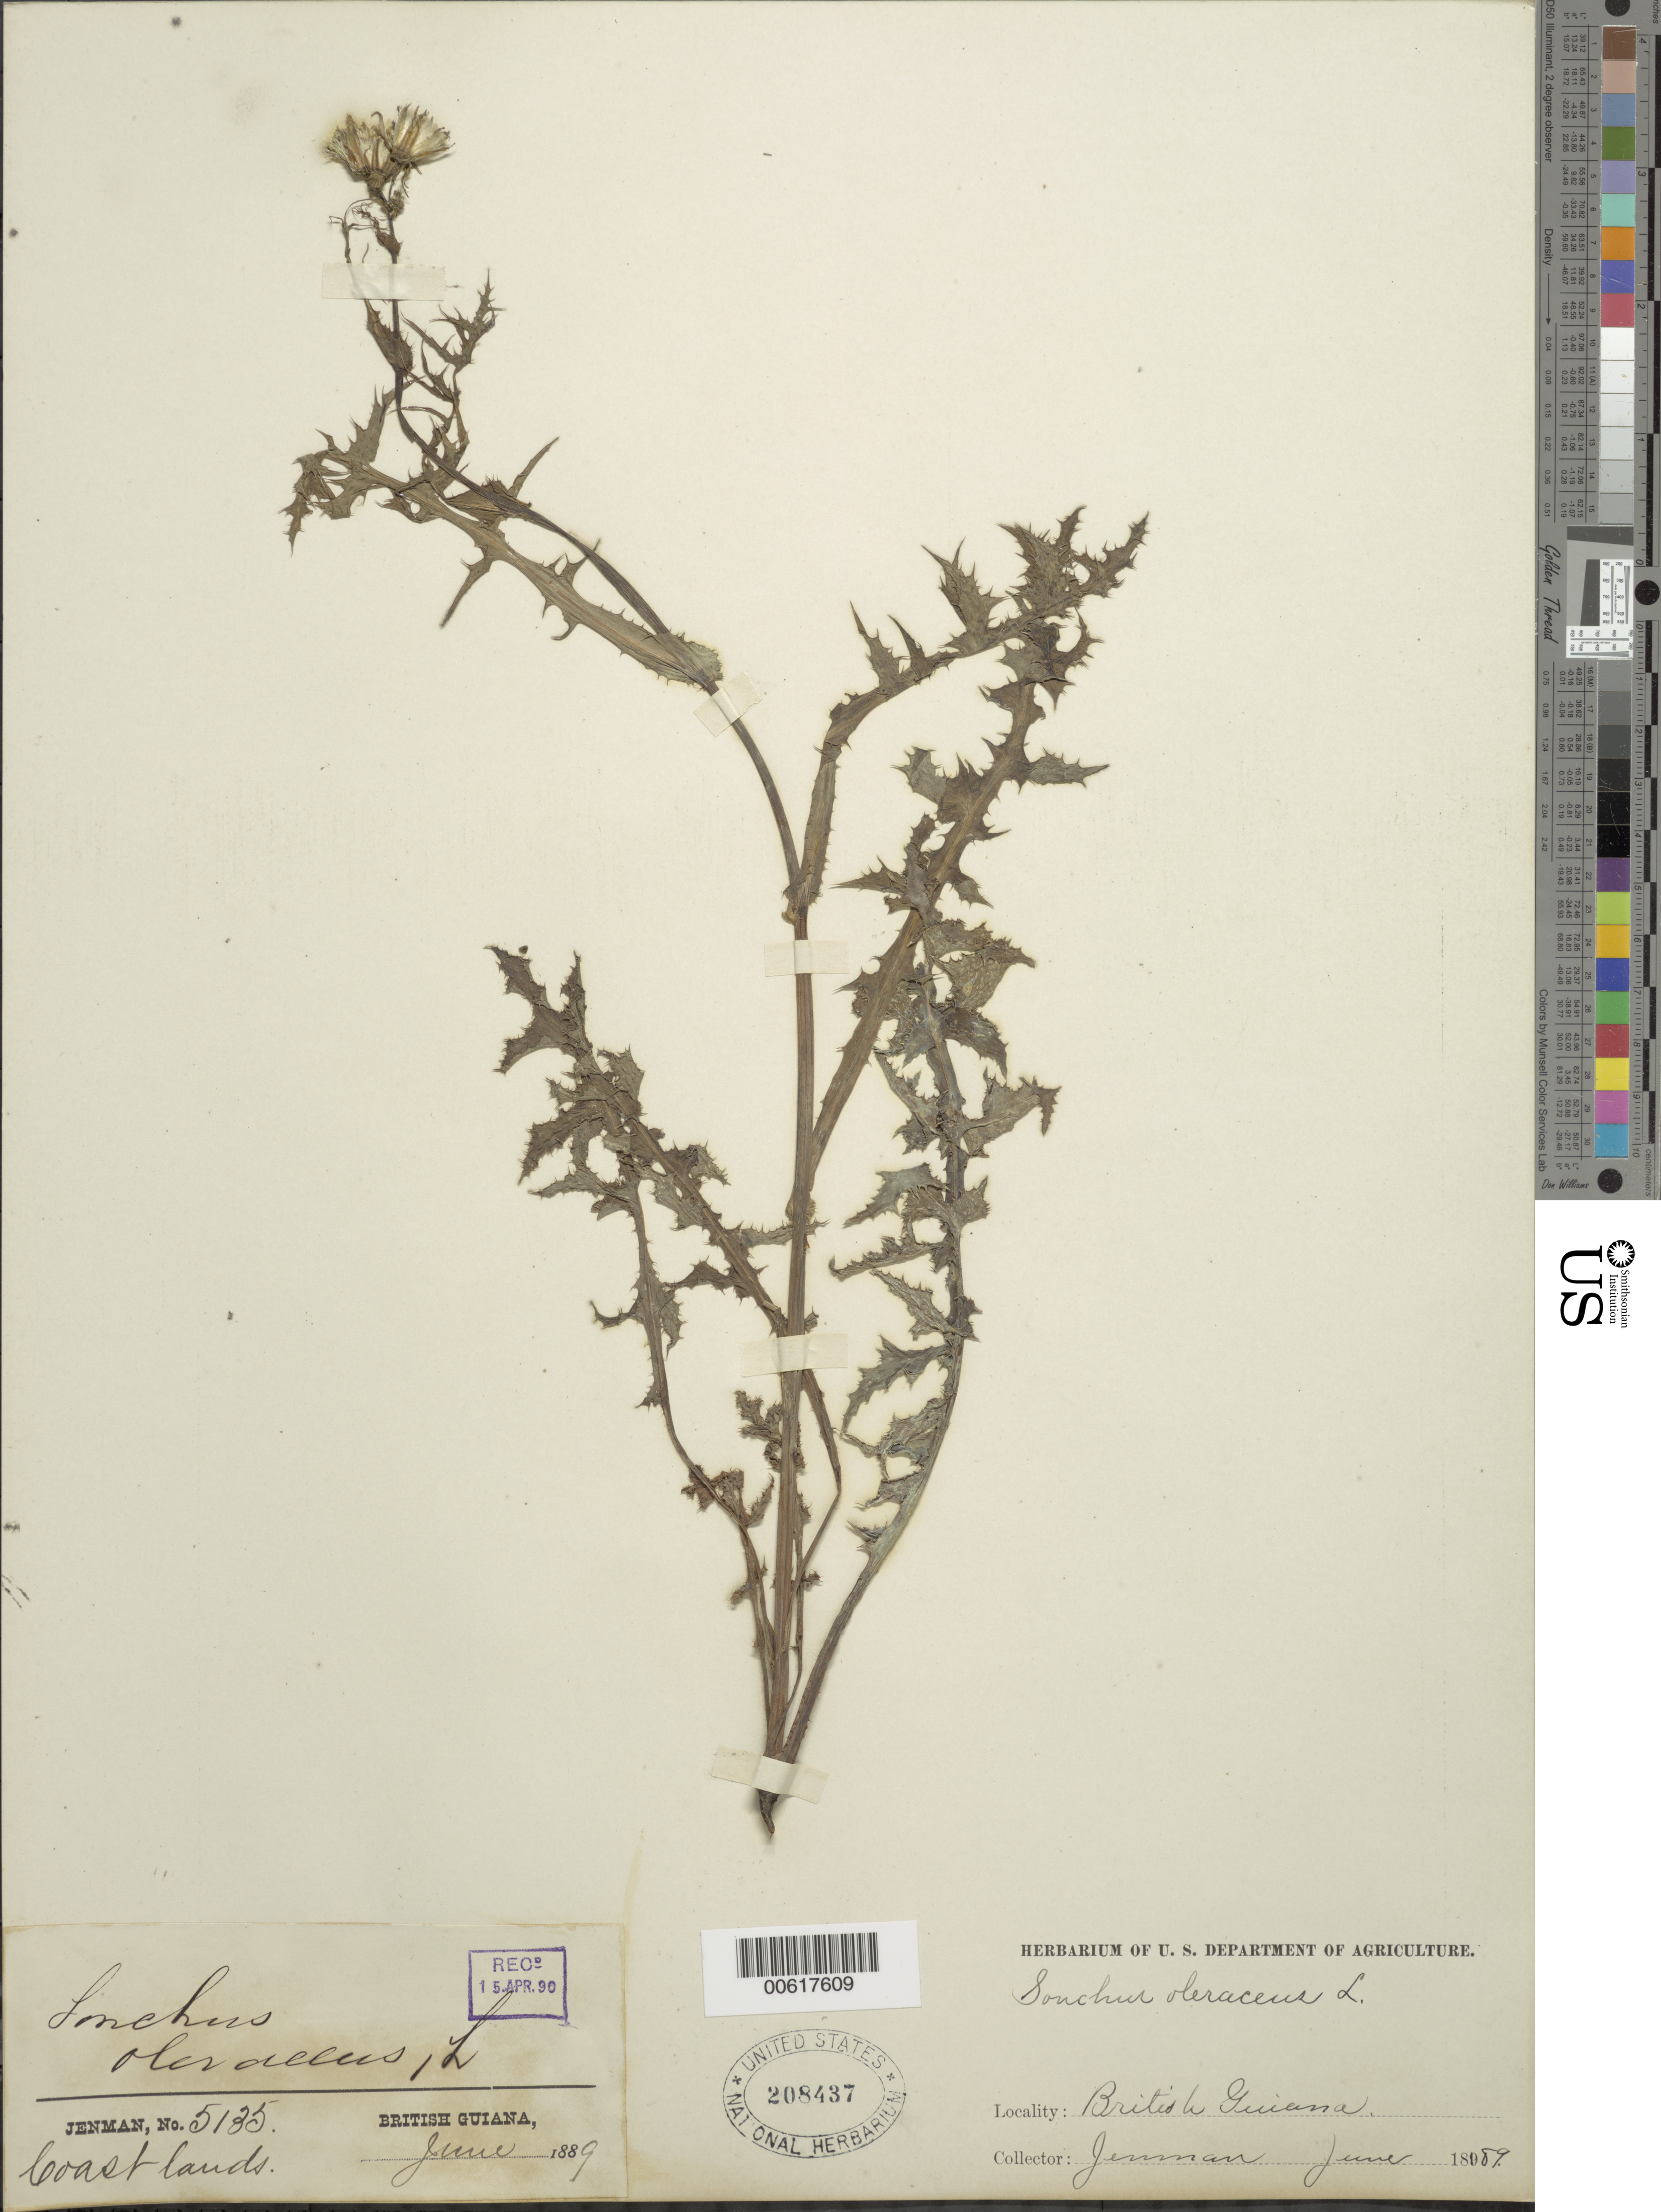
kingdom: Plantae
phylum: Tracheophyta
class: Magnoliopsida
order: Asterales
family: Asteraceae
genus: Sonchus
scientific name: Sonchus oleraceus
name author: L.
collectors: G. S. Jenman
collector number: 5135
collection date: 1889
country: Guyana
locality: coast lands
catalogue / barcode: US 208437